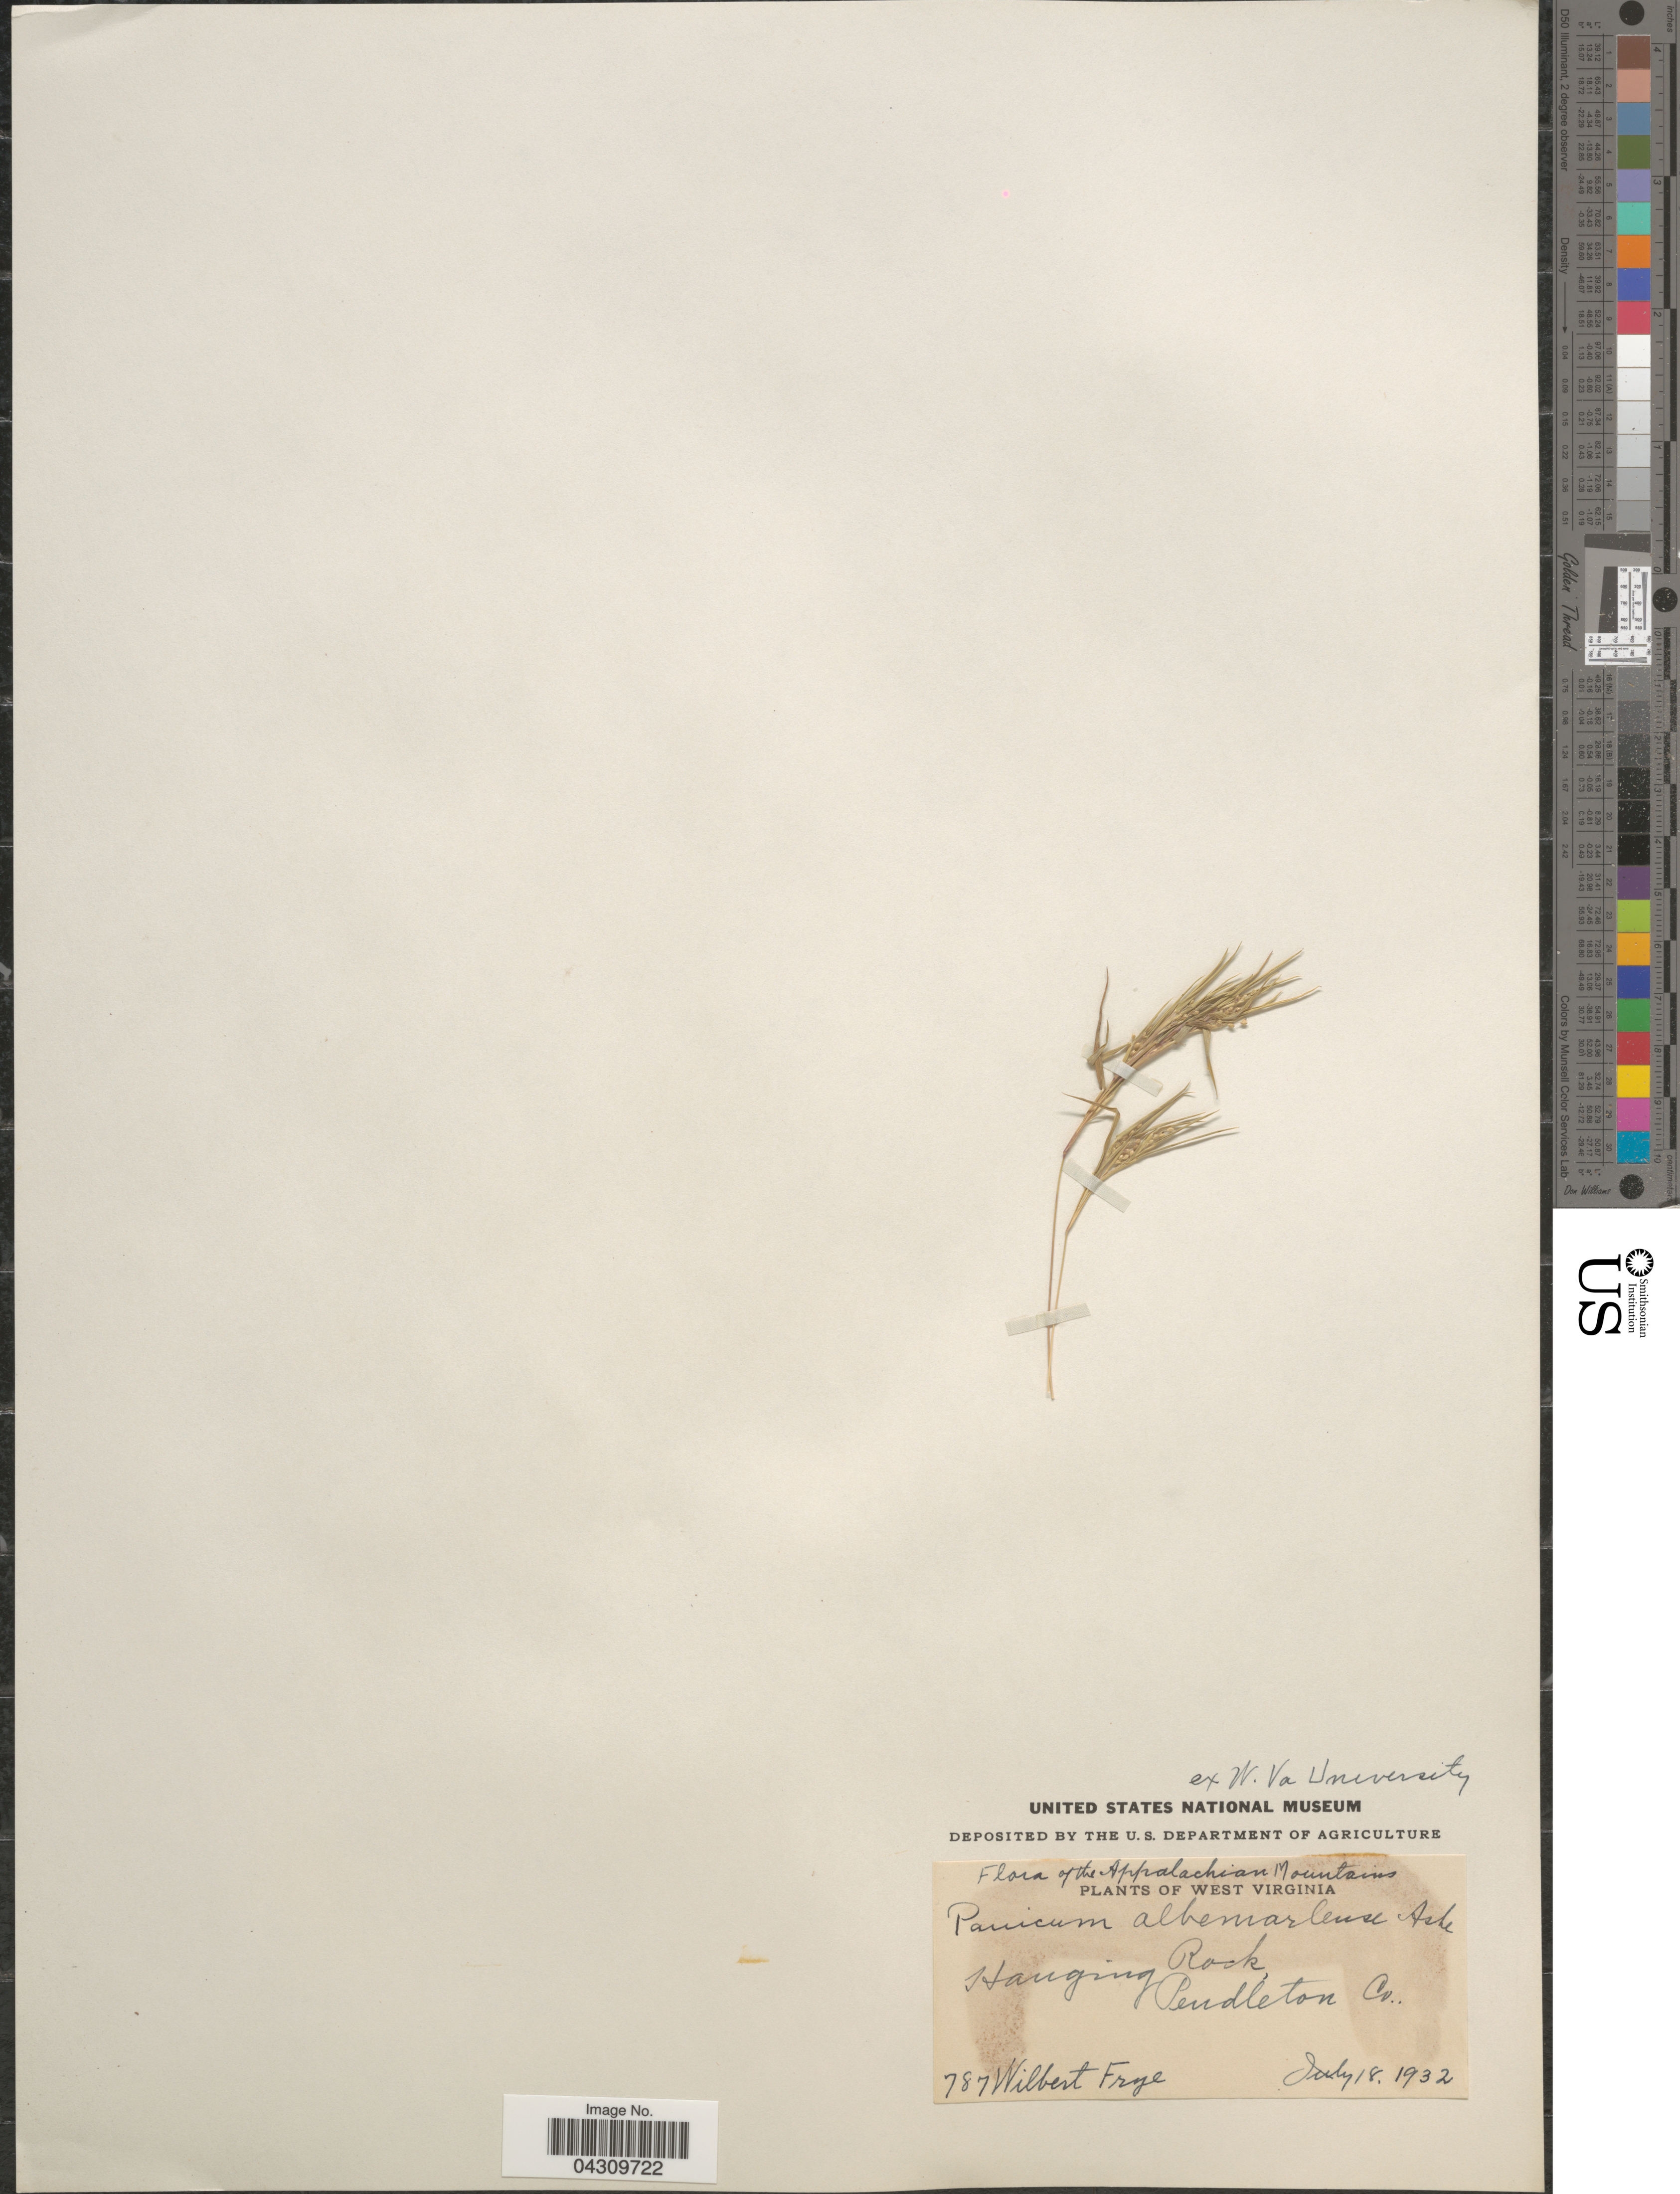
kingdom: Plantae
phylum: Tracheophyta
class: Liliopsida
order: Poales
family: Poaceae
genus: Dichanthelium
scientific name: Dichanthelium acuminatum var. acuminatum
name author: (Sw.) Gould & C.A. Clark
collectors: W. Frye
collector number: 787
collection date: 1932-07-18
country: United States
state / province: West Virginia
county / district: Pendleton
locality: Hanging Rock, Pendleton Co.